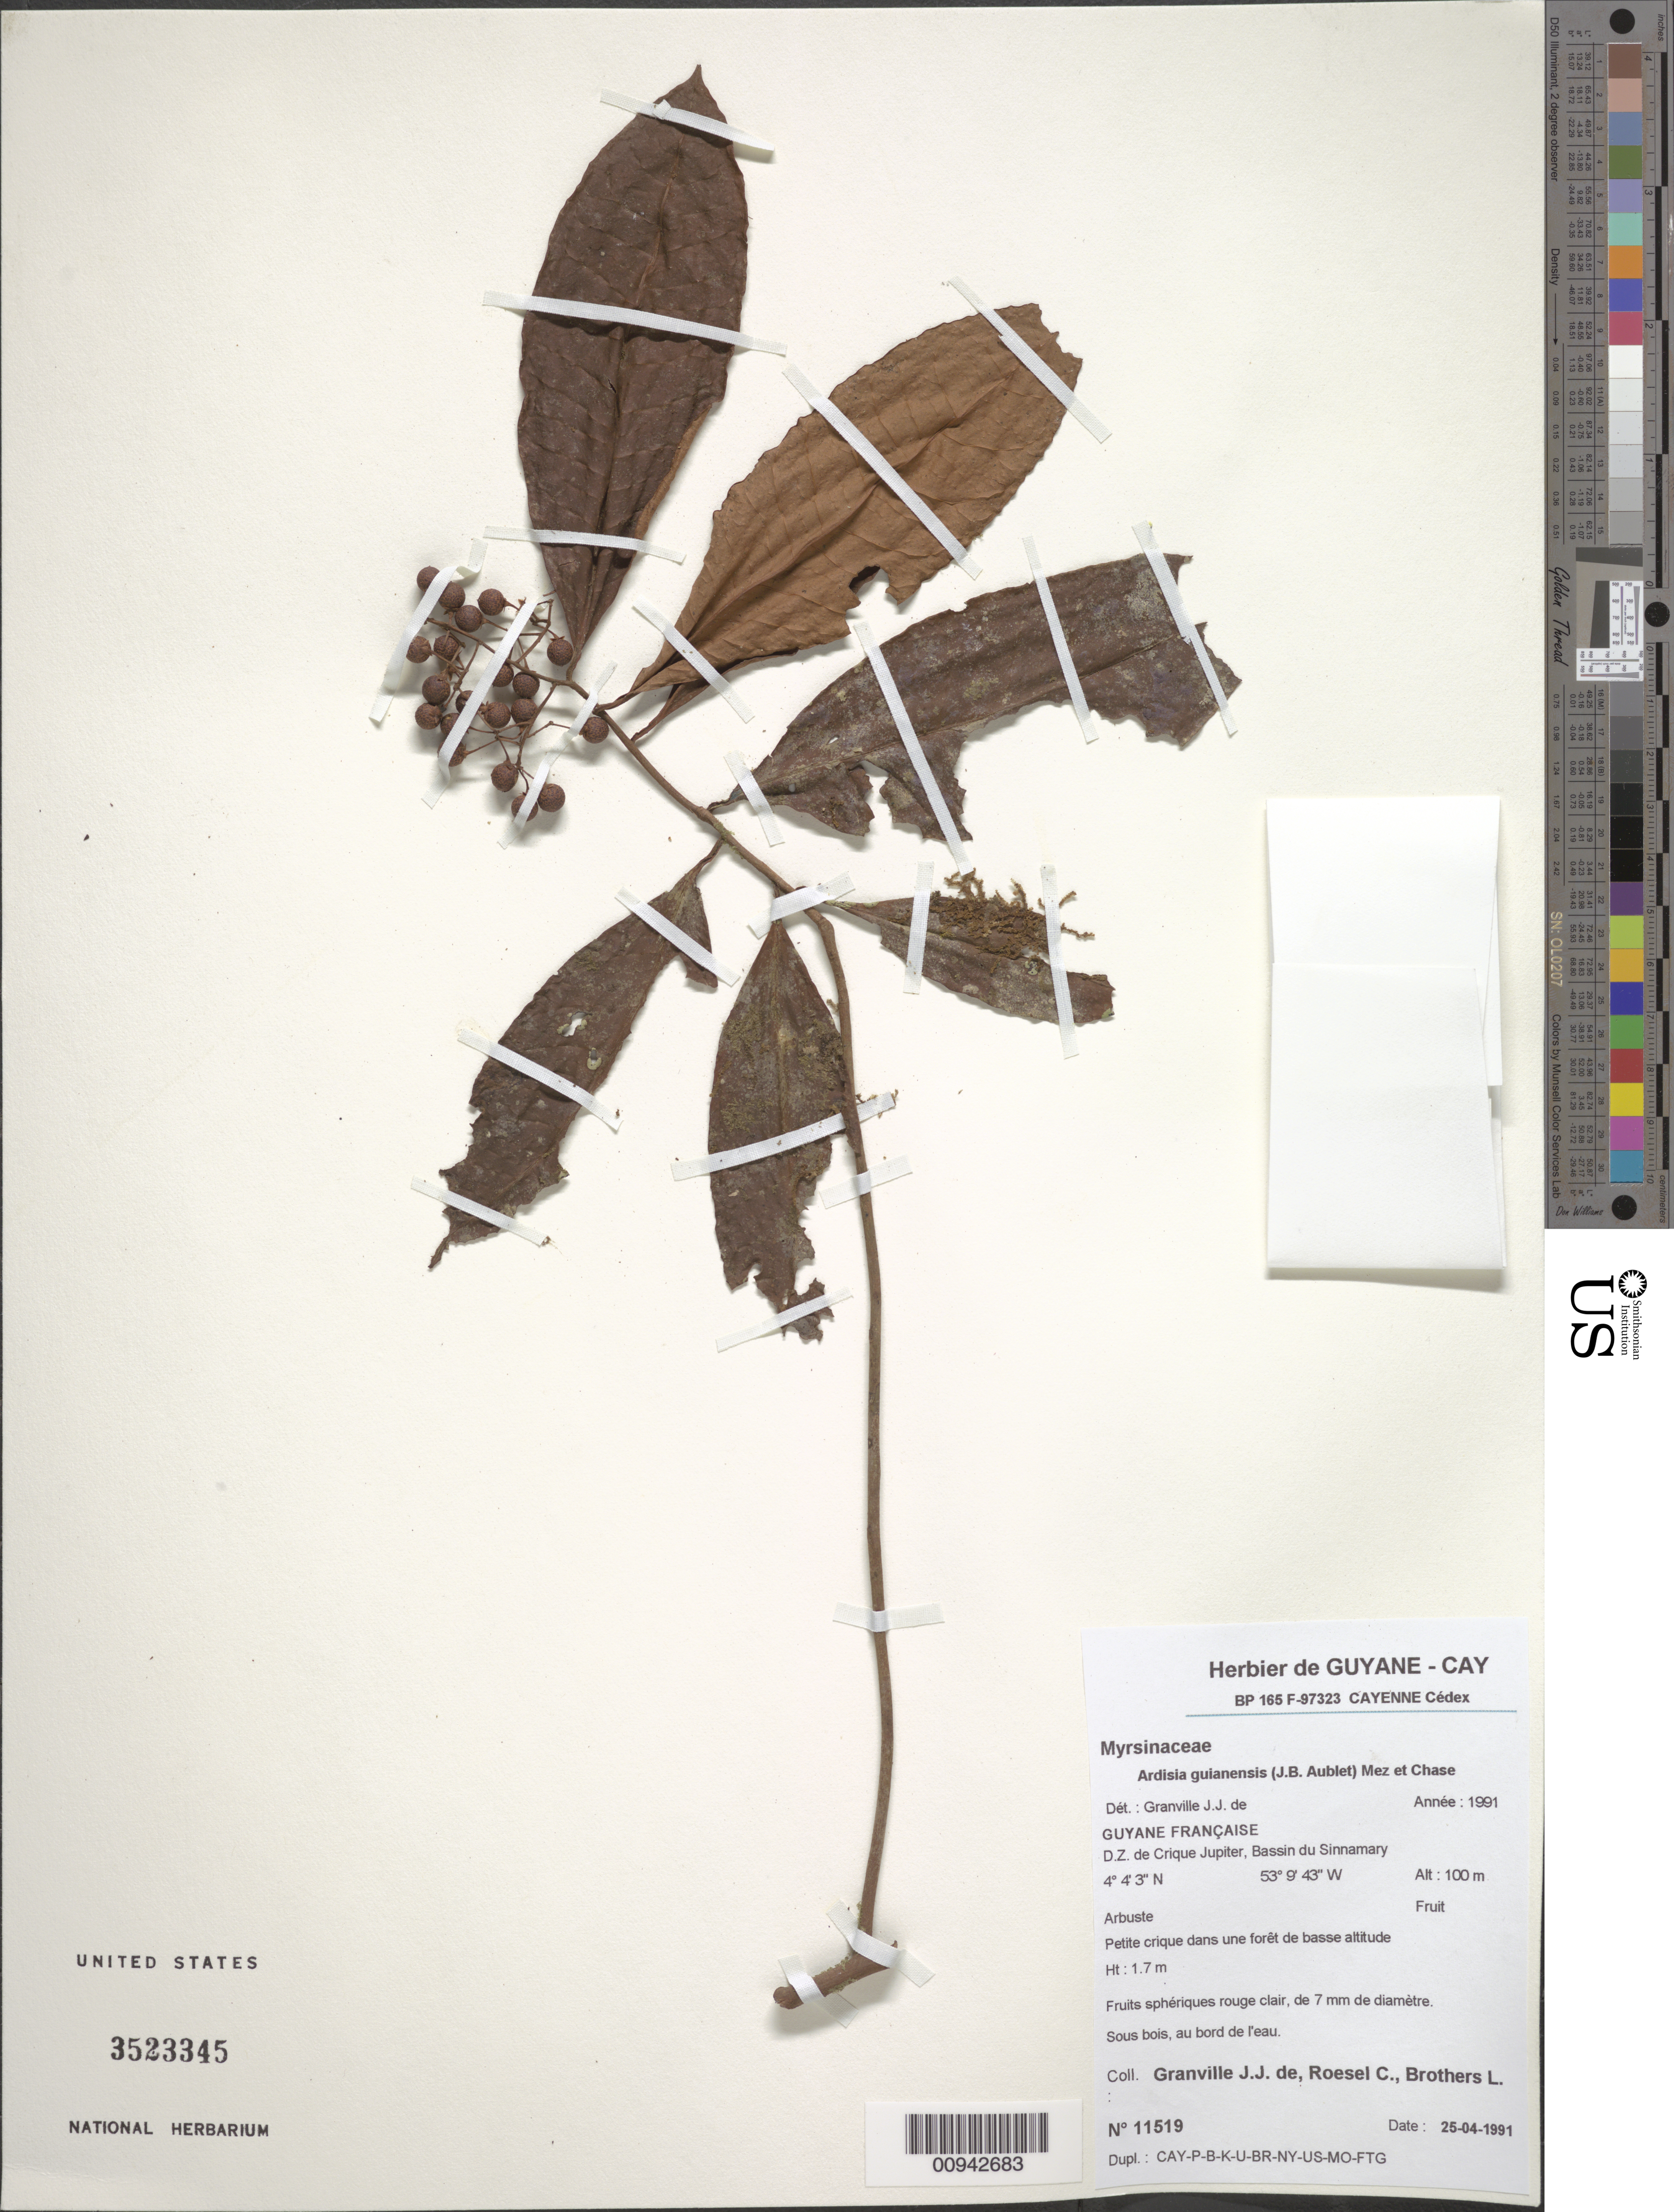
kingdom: Plantae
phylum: Tracheophyta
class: Magnoliopsida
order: Ericales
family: Primulaceae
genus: Ardisia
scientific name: Ardisia guianensis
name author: (Aubl.) Mez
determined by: Granville, J. J. de, (CAY), Institut de Recherche pour le Developpement (IRD) (FRENCH GUIANA)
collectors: J.-J. de Granville, C. S. Roesel & L. Brothers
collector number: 11519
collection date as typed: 25-Apr-91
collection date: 1991-04-25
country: French Guiana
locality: D.Z. de Crique Jupiter, Bassin du Sinnamary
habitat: Petite crique dans une foret de basse altitude. Sous bois, au borde de l'eau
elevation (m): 100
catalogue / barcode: US 3523345